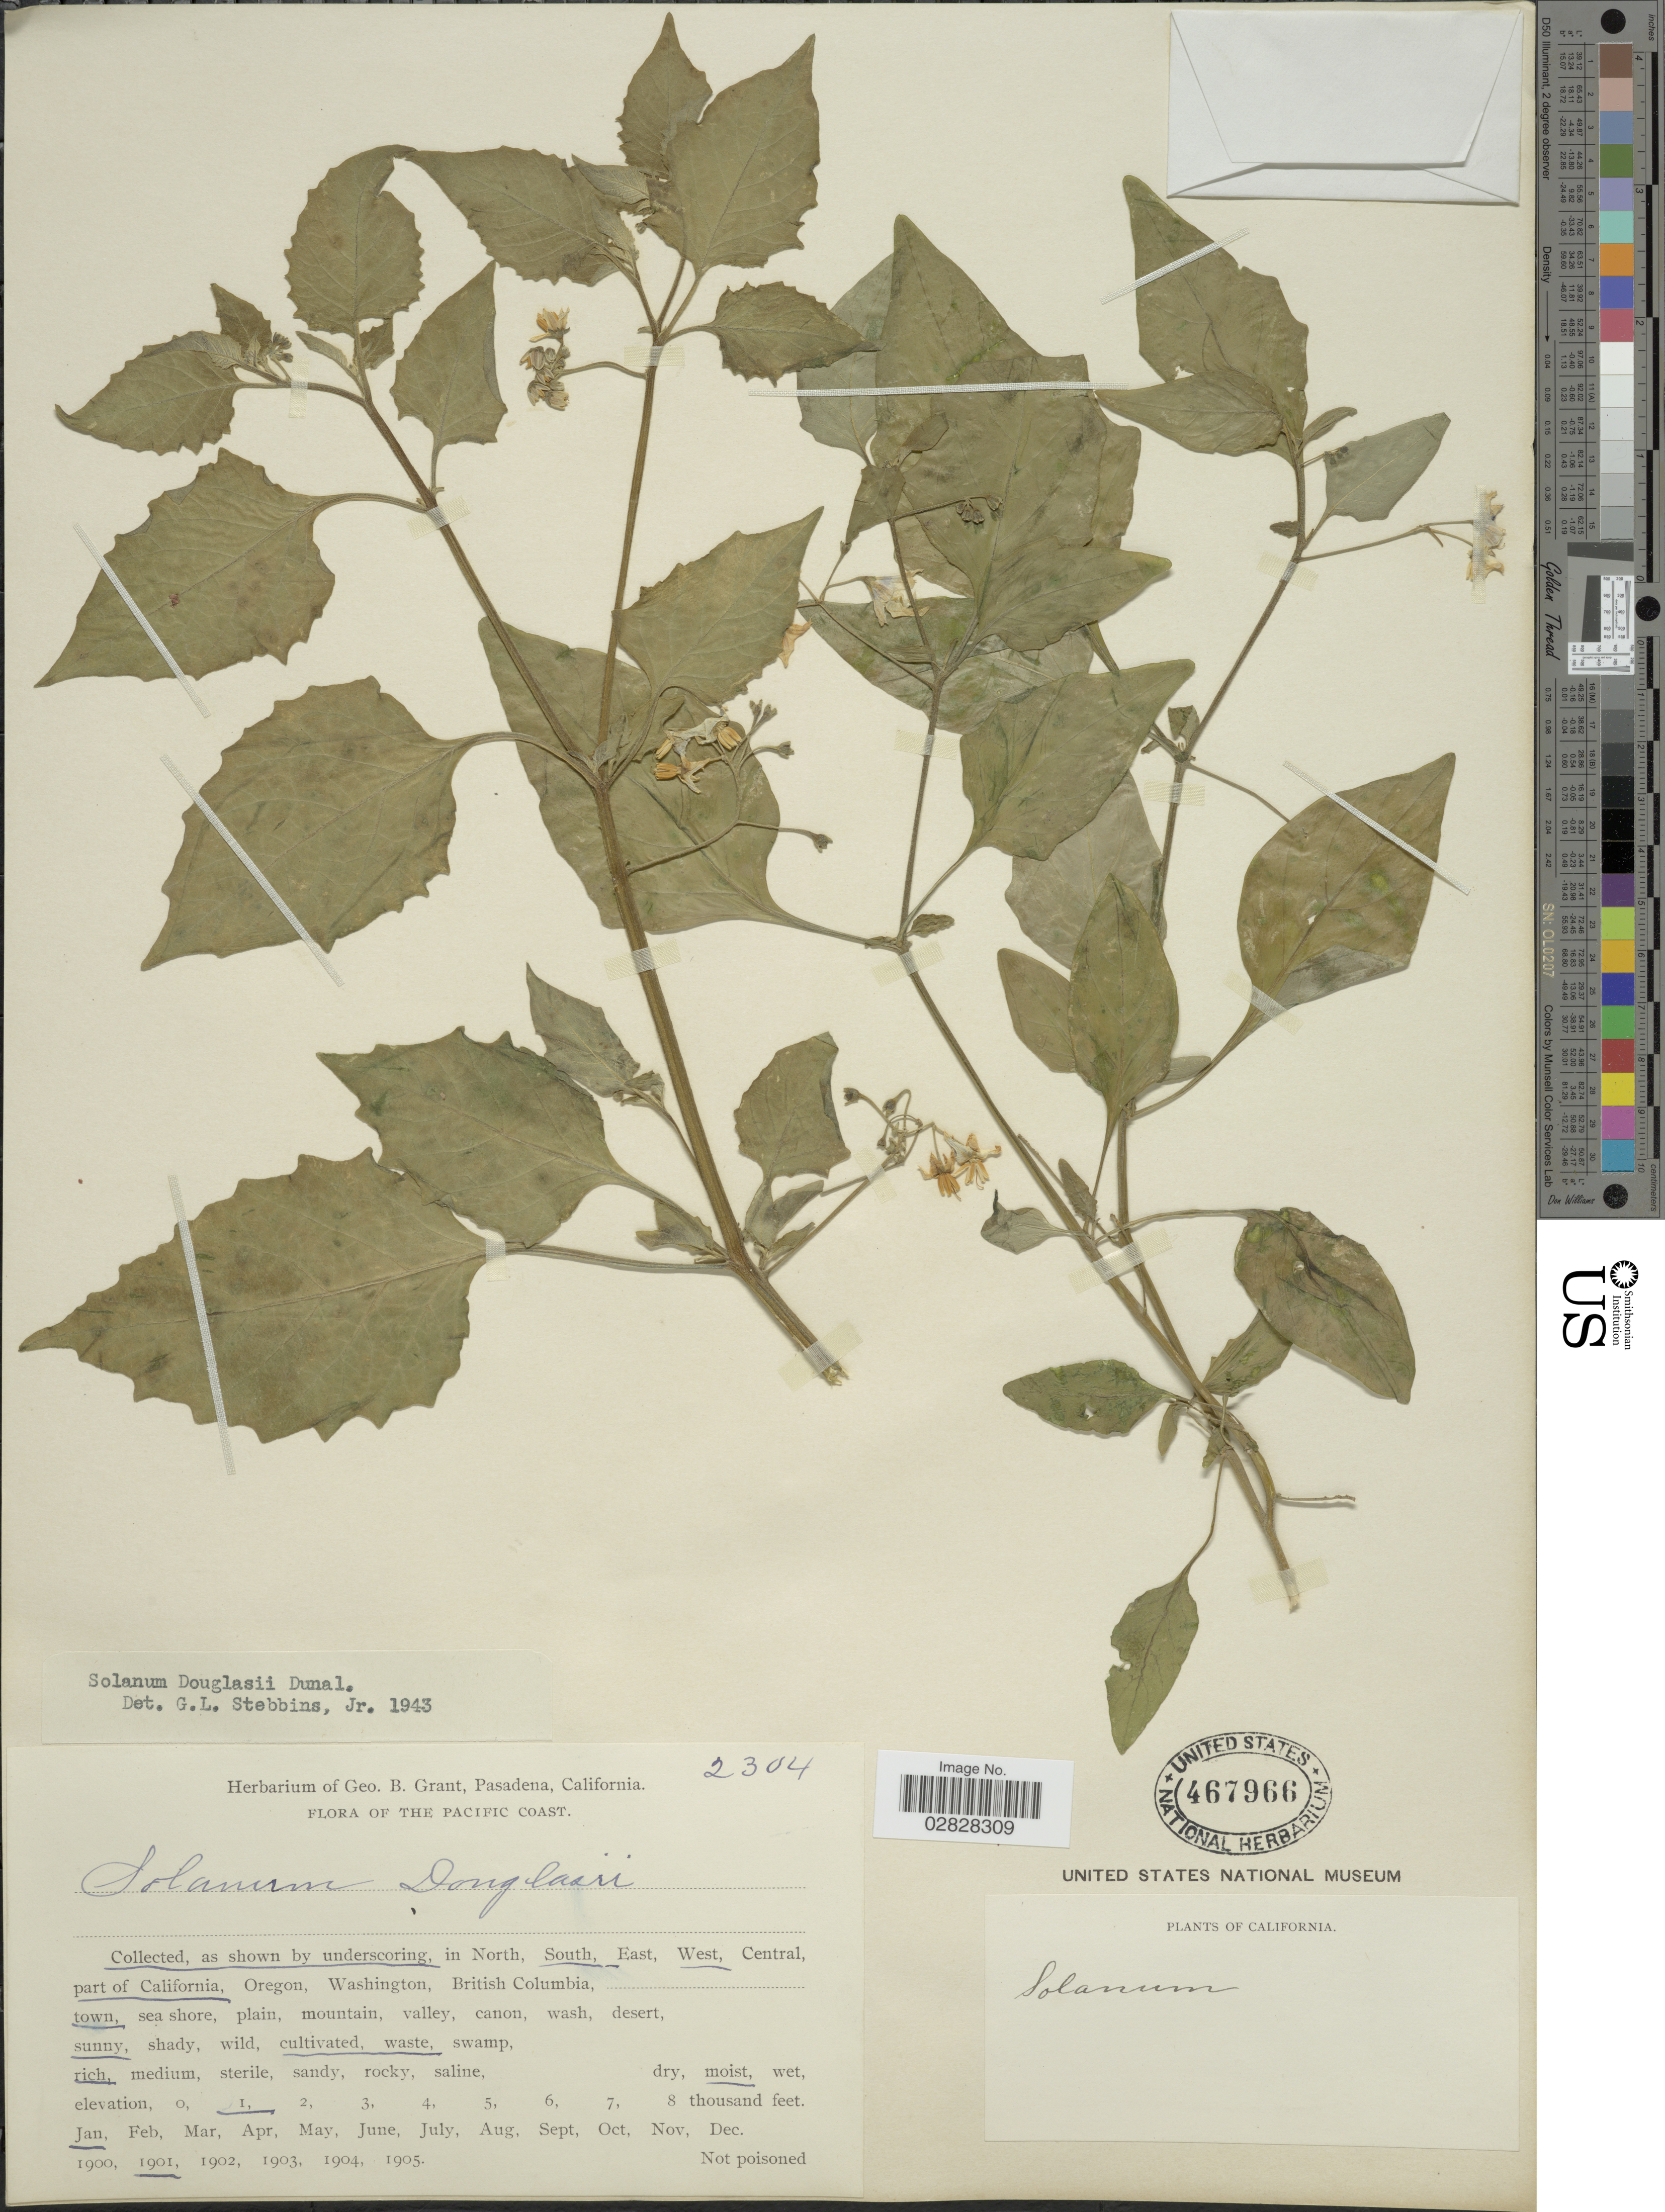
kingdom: Plantae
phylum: Tracheophyta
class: Magnoliopsida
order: Solanales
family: Solanaceae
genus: Solanum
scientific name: Solanum douglasii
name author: Dunal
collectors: ex herb. Geo. B. Grant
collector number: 2304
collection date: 1901-01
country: United States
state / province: California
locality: Pacific Coast. South, West, part of California.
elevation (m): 305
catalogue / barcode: US 467966